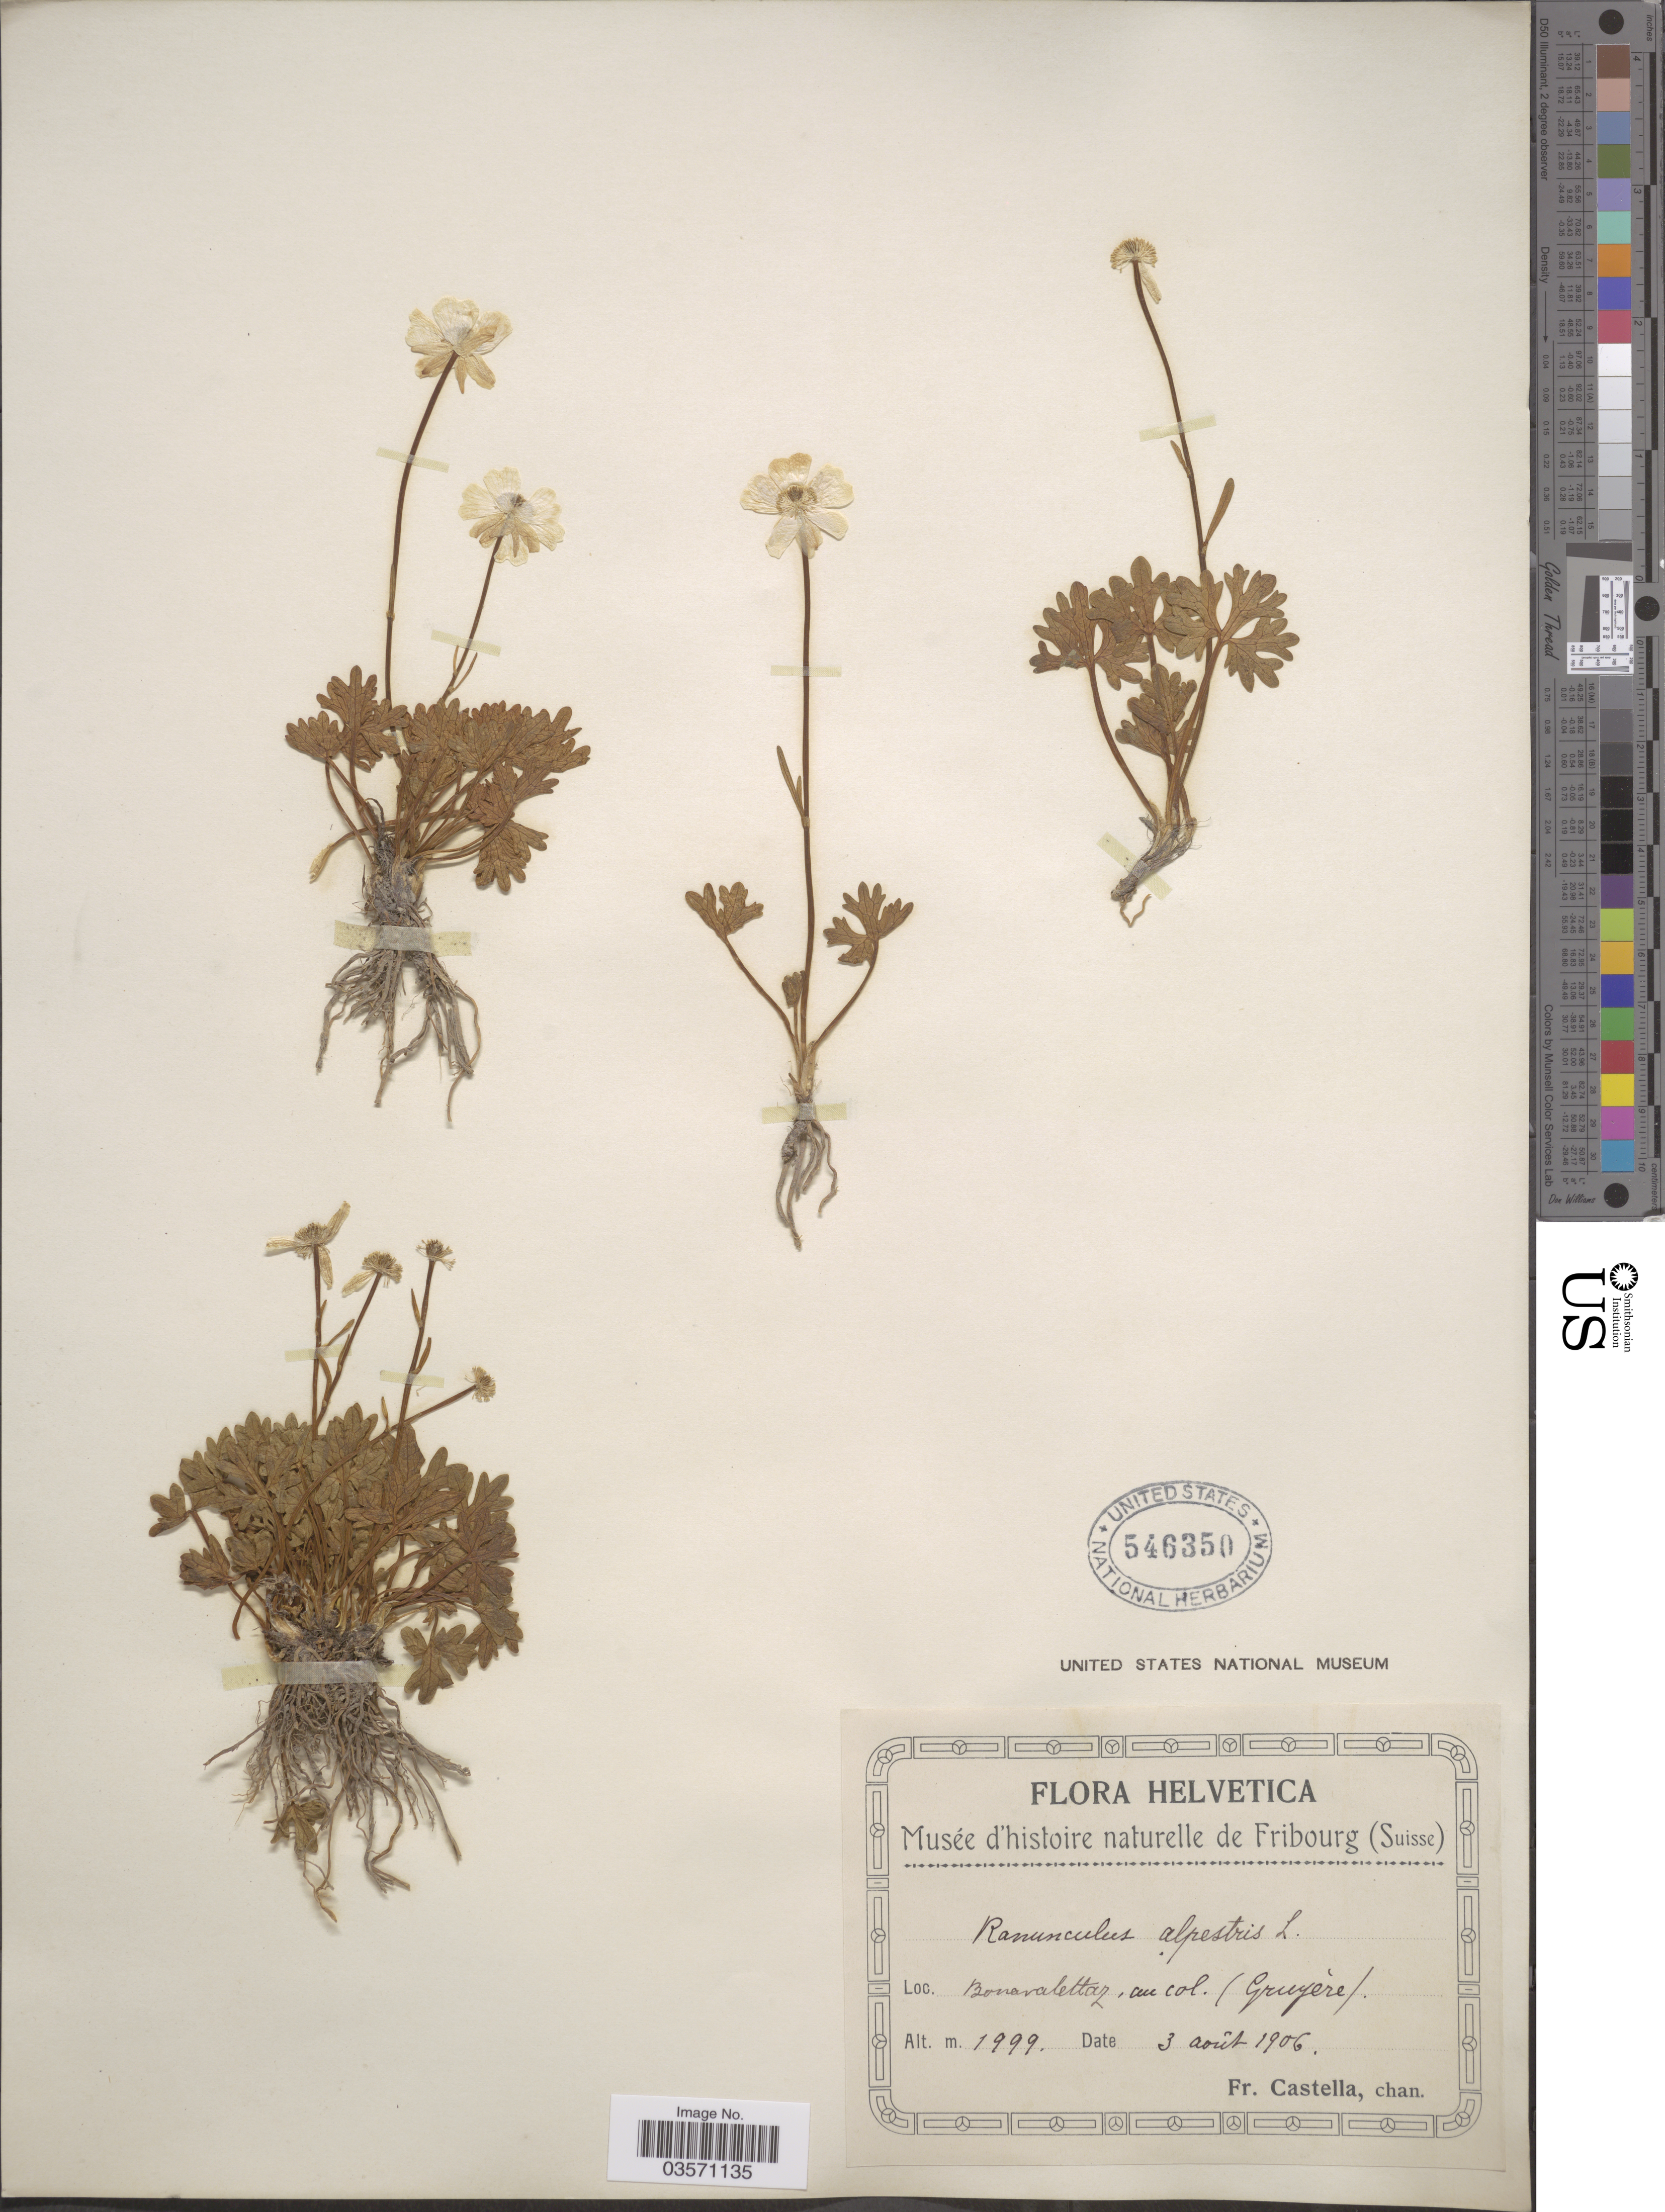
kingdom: Plantae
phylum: Tracheophyta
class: Magnoliopsida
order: Ranunculales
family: Ranunculaceae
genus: Ranunculus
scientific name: Ranunculus alpestris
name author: L.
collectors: Fr. Castella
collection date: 1906-08-03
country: Switzerland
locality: Helvetica. Bonavalettaz, au col. (Gruyere).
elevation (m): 1999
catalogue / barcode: US 546350